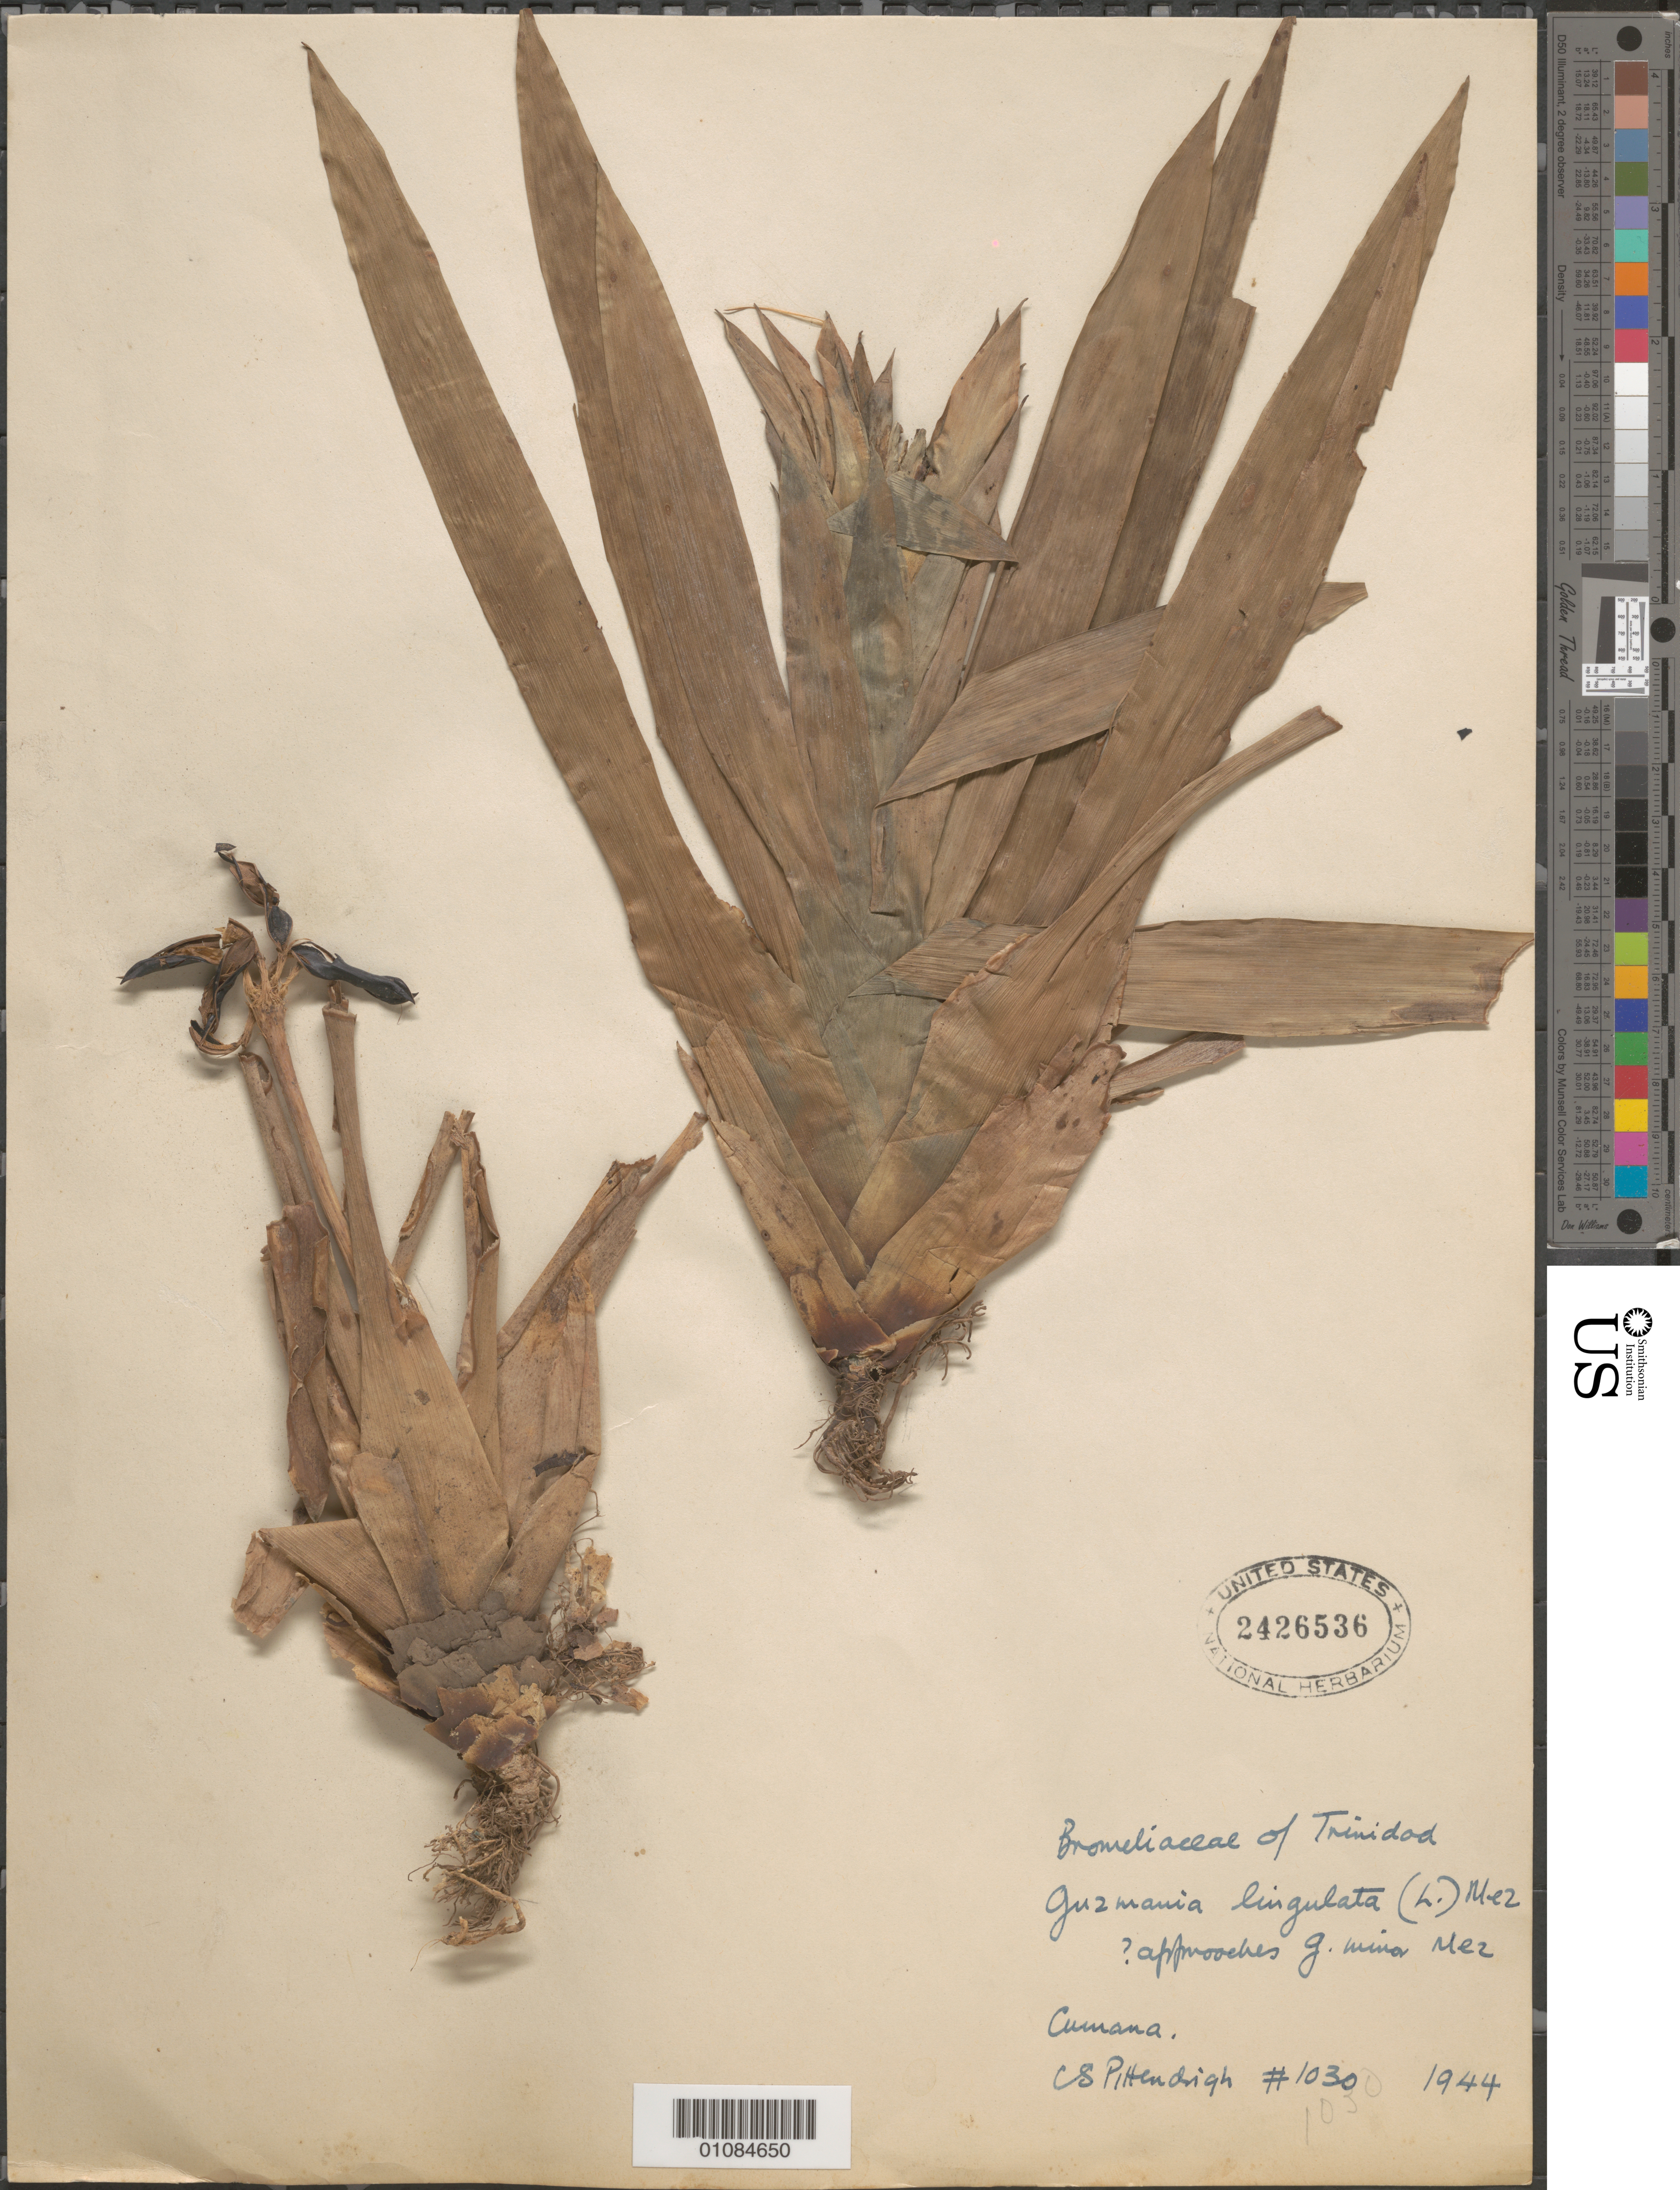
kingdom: Plantae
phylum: Tracheophyta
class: Liliopsida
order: Poales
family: Bromeliaceae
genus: Guzmania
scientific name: Guzmania lingulata var. lingulata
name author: (L.) Mez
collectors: C. S. Pittendrigh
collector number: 1030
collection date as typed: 1944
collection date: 1944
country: Trinidad and Tobago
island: Trinidad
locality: Cumana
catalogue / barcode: US 2426536